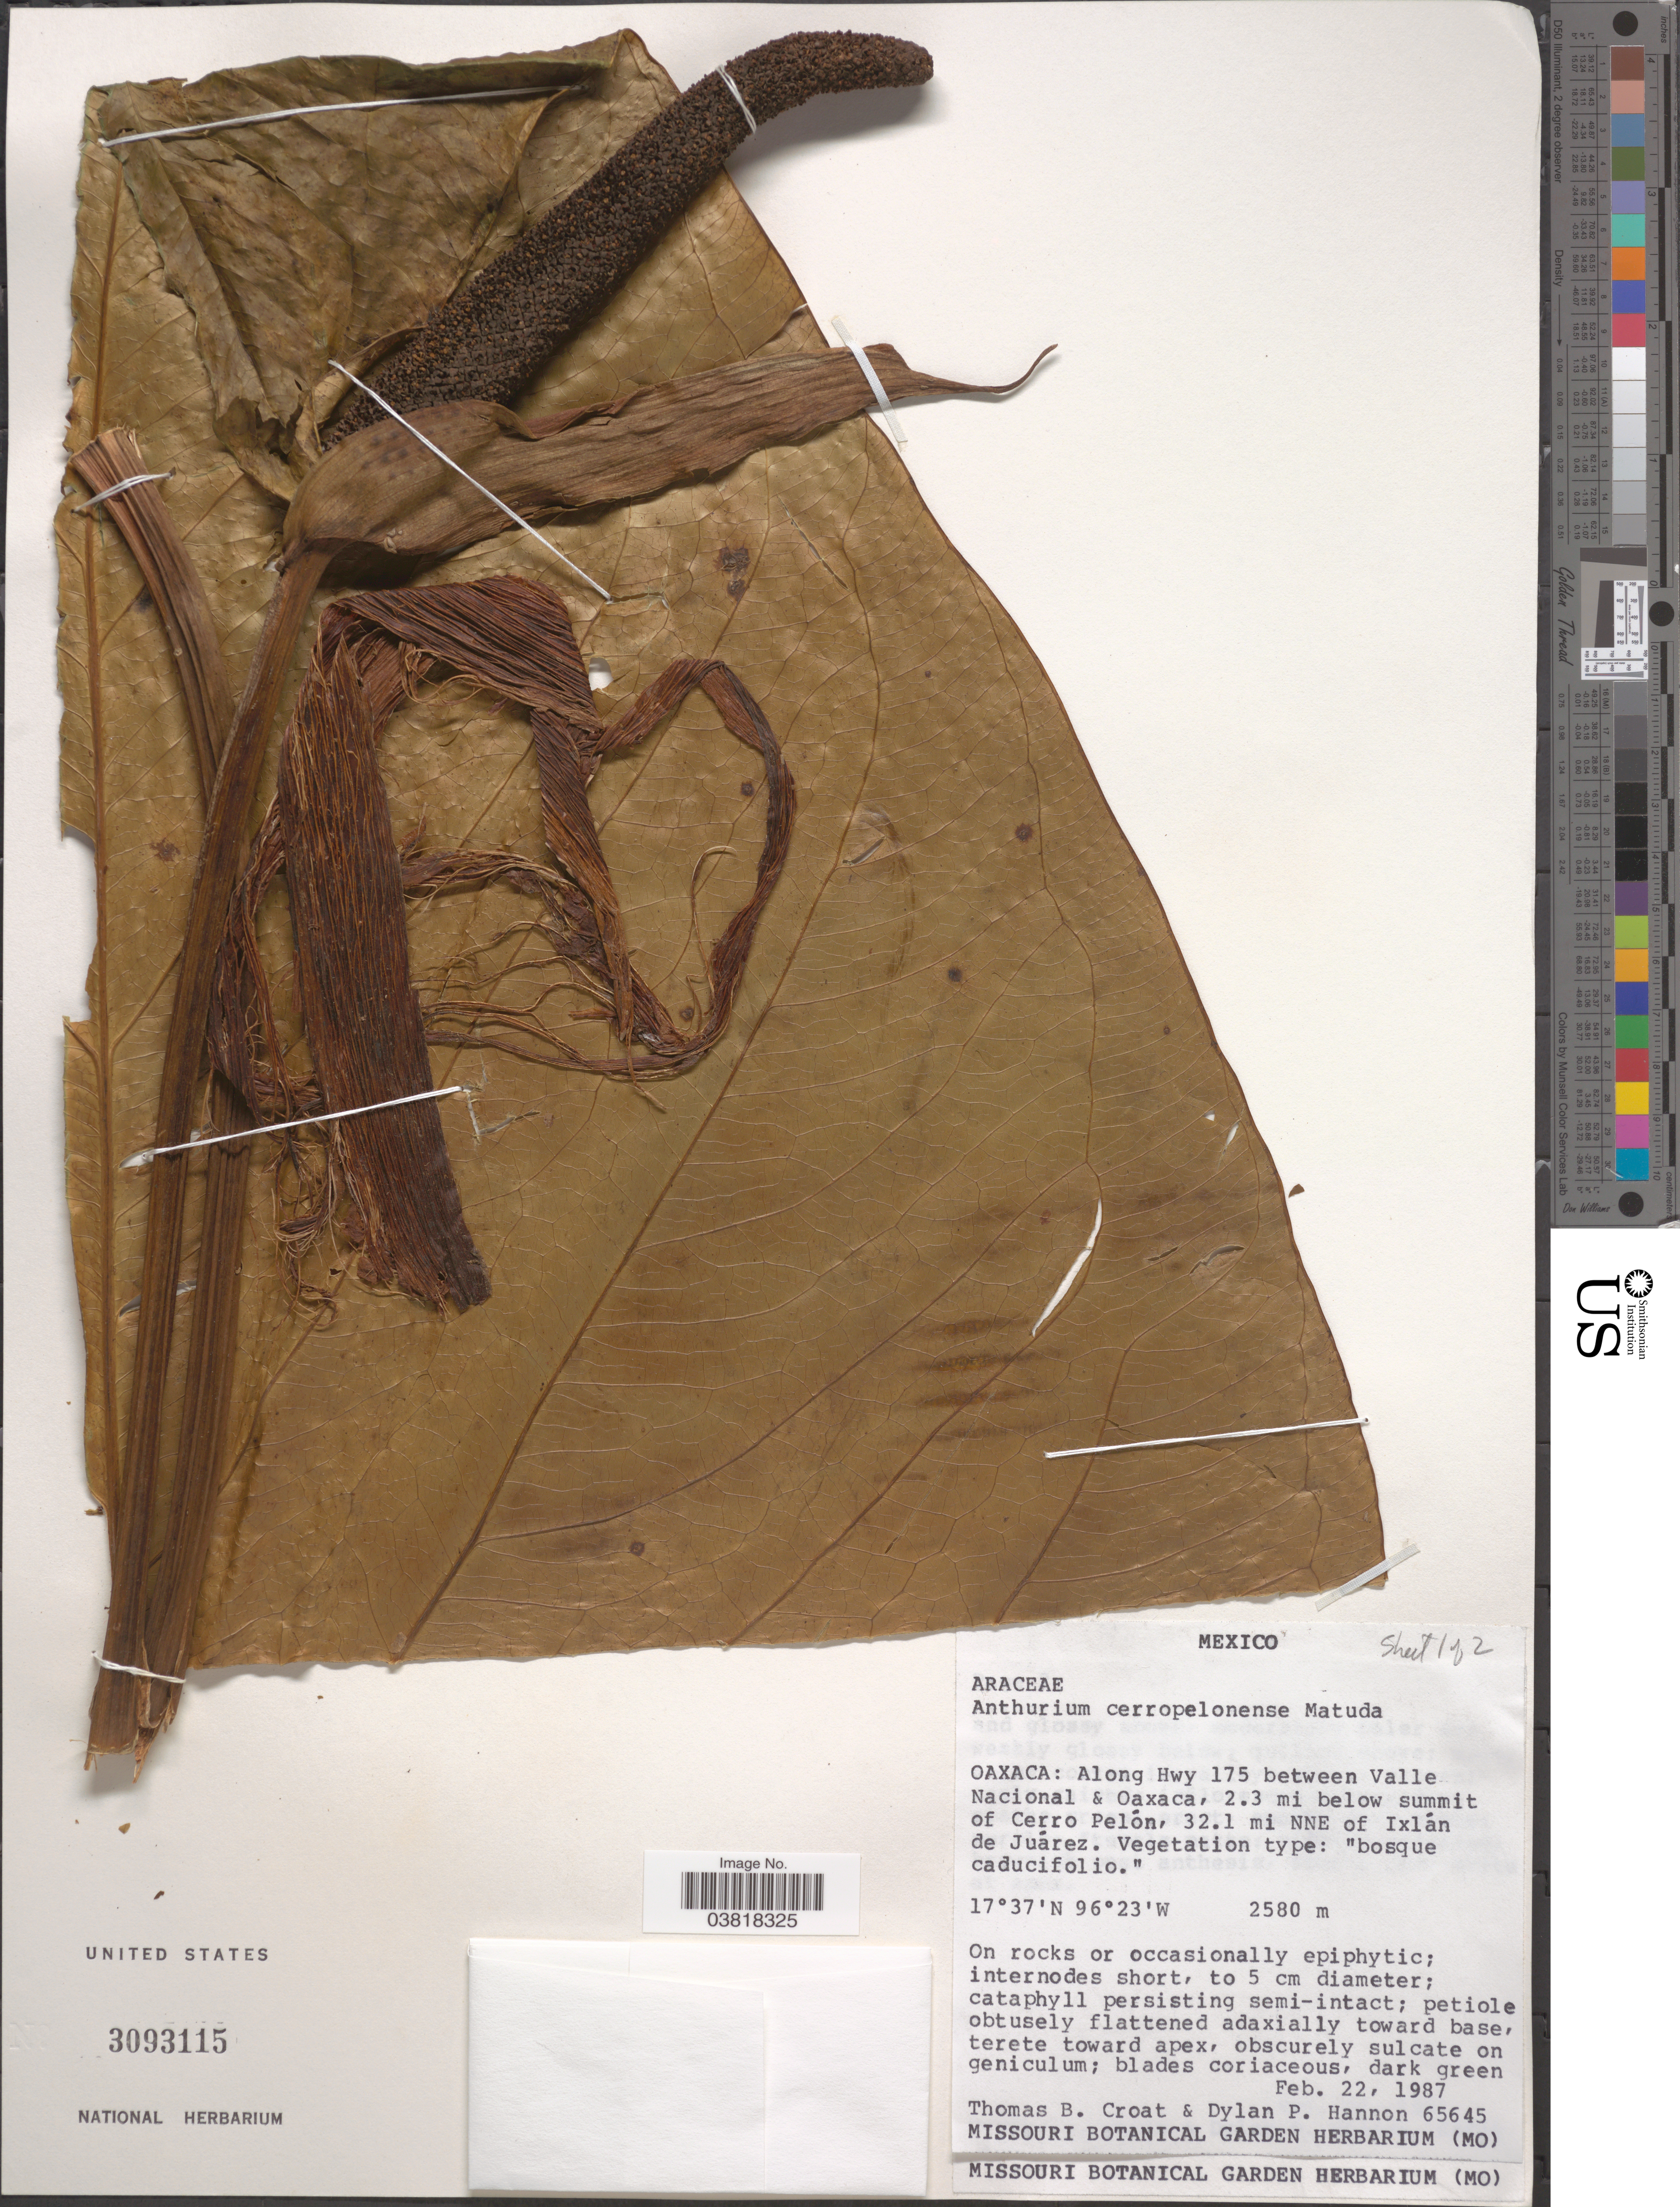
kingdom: Plantae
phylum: Tracheophyta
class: Liliopsida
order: Alismatales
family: Araceae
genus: Anthurium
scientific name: Anthurium cerropelonense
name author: Matuda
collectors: T. B. Croat & D. Hannon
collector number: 65645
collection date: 1987-02-22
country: Mexico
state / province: Oaxaca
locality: Along Hwy 175 between Valle Nacional & Oaxaca, 2.3 mi below summit of Cerro Pelón, 32.1 mi NNE of Ixlán de Juárez.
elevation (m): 2580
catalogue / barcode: US 3093115